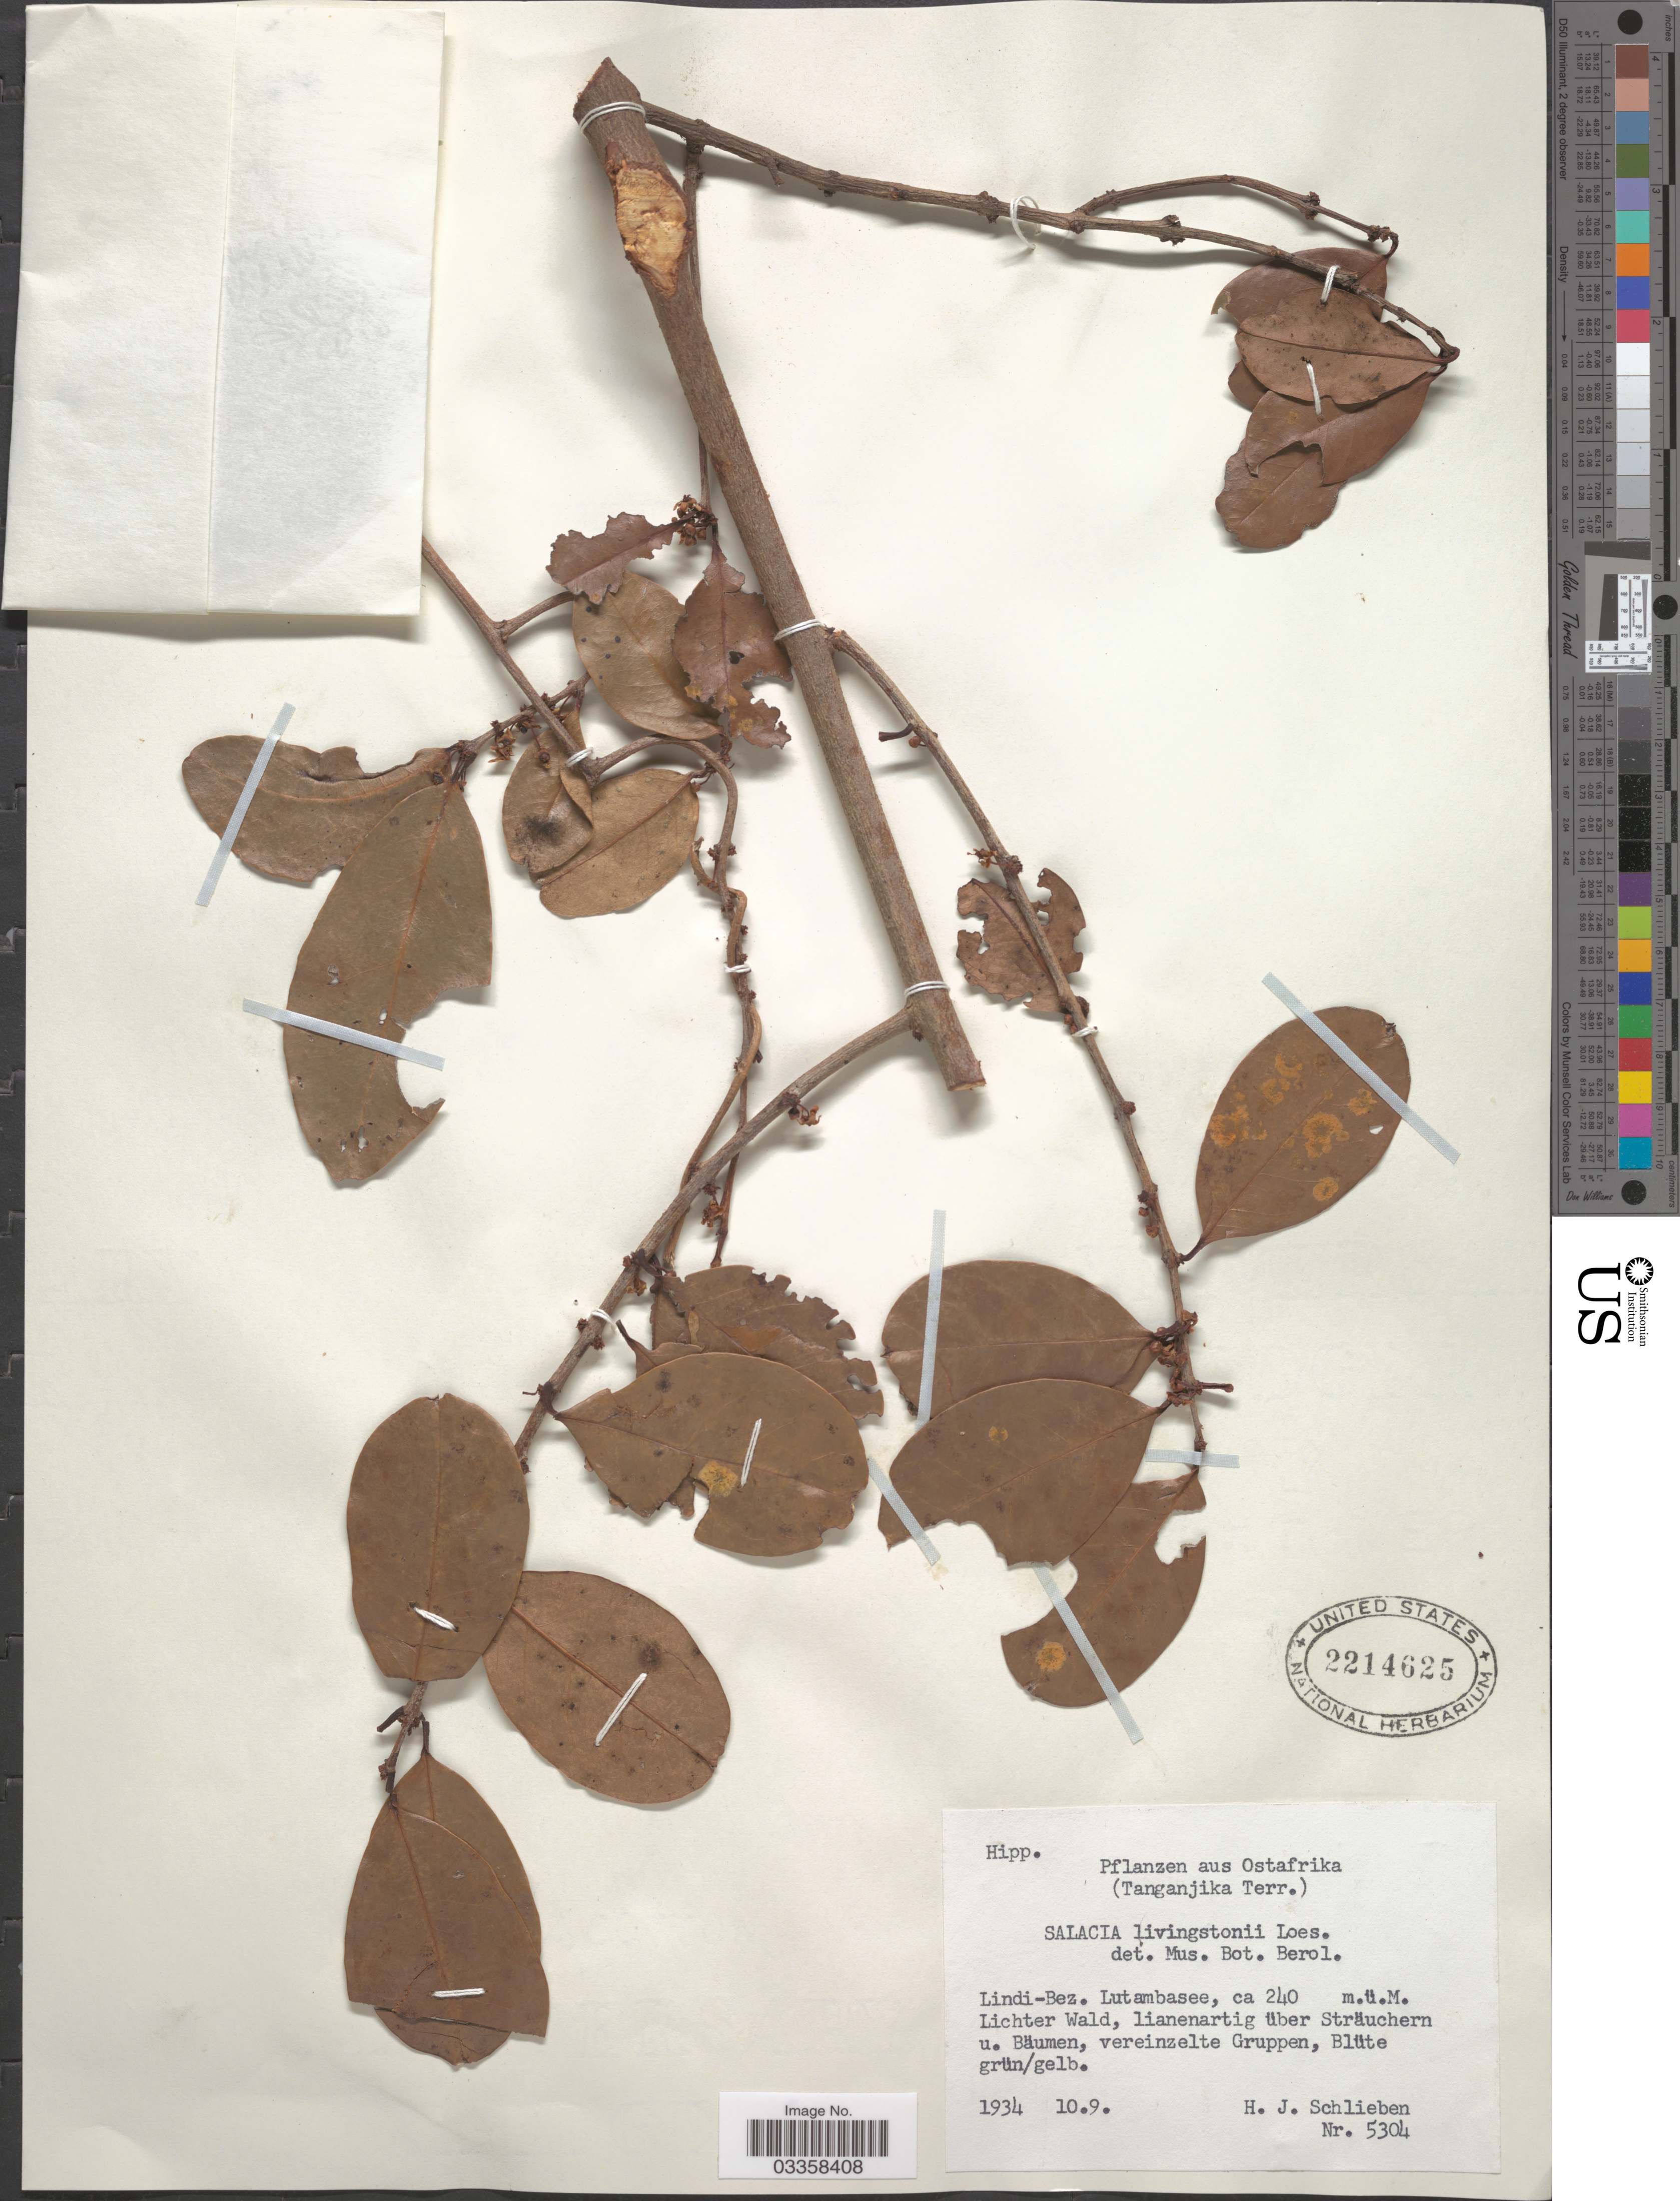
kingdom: Plantae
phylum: Tracheophyta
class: Magnoliopsida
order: Celastrales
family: Celastraceae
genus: Salacia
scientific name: Salacia livingstonii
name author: Loes.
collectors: H. J. Schlieben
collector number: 5304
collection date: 1934-10-09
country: Tanzania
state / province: Lindi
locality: Ostafrika. (Tanganjika Terr.). Lindi-Bez. Lutambasee. Lichter Wald. [unsure placement]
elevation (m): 240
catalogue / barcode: US 2214625